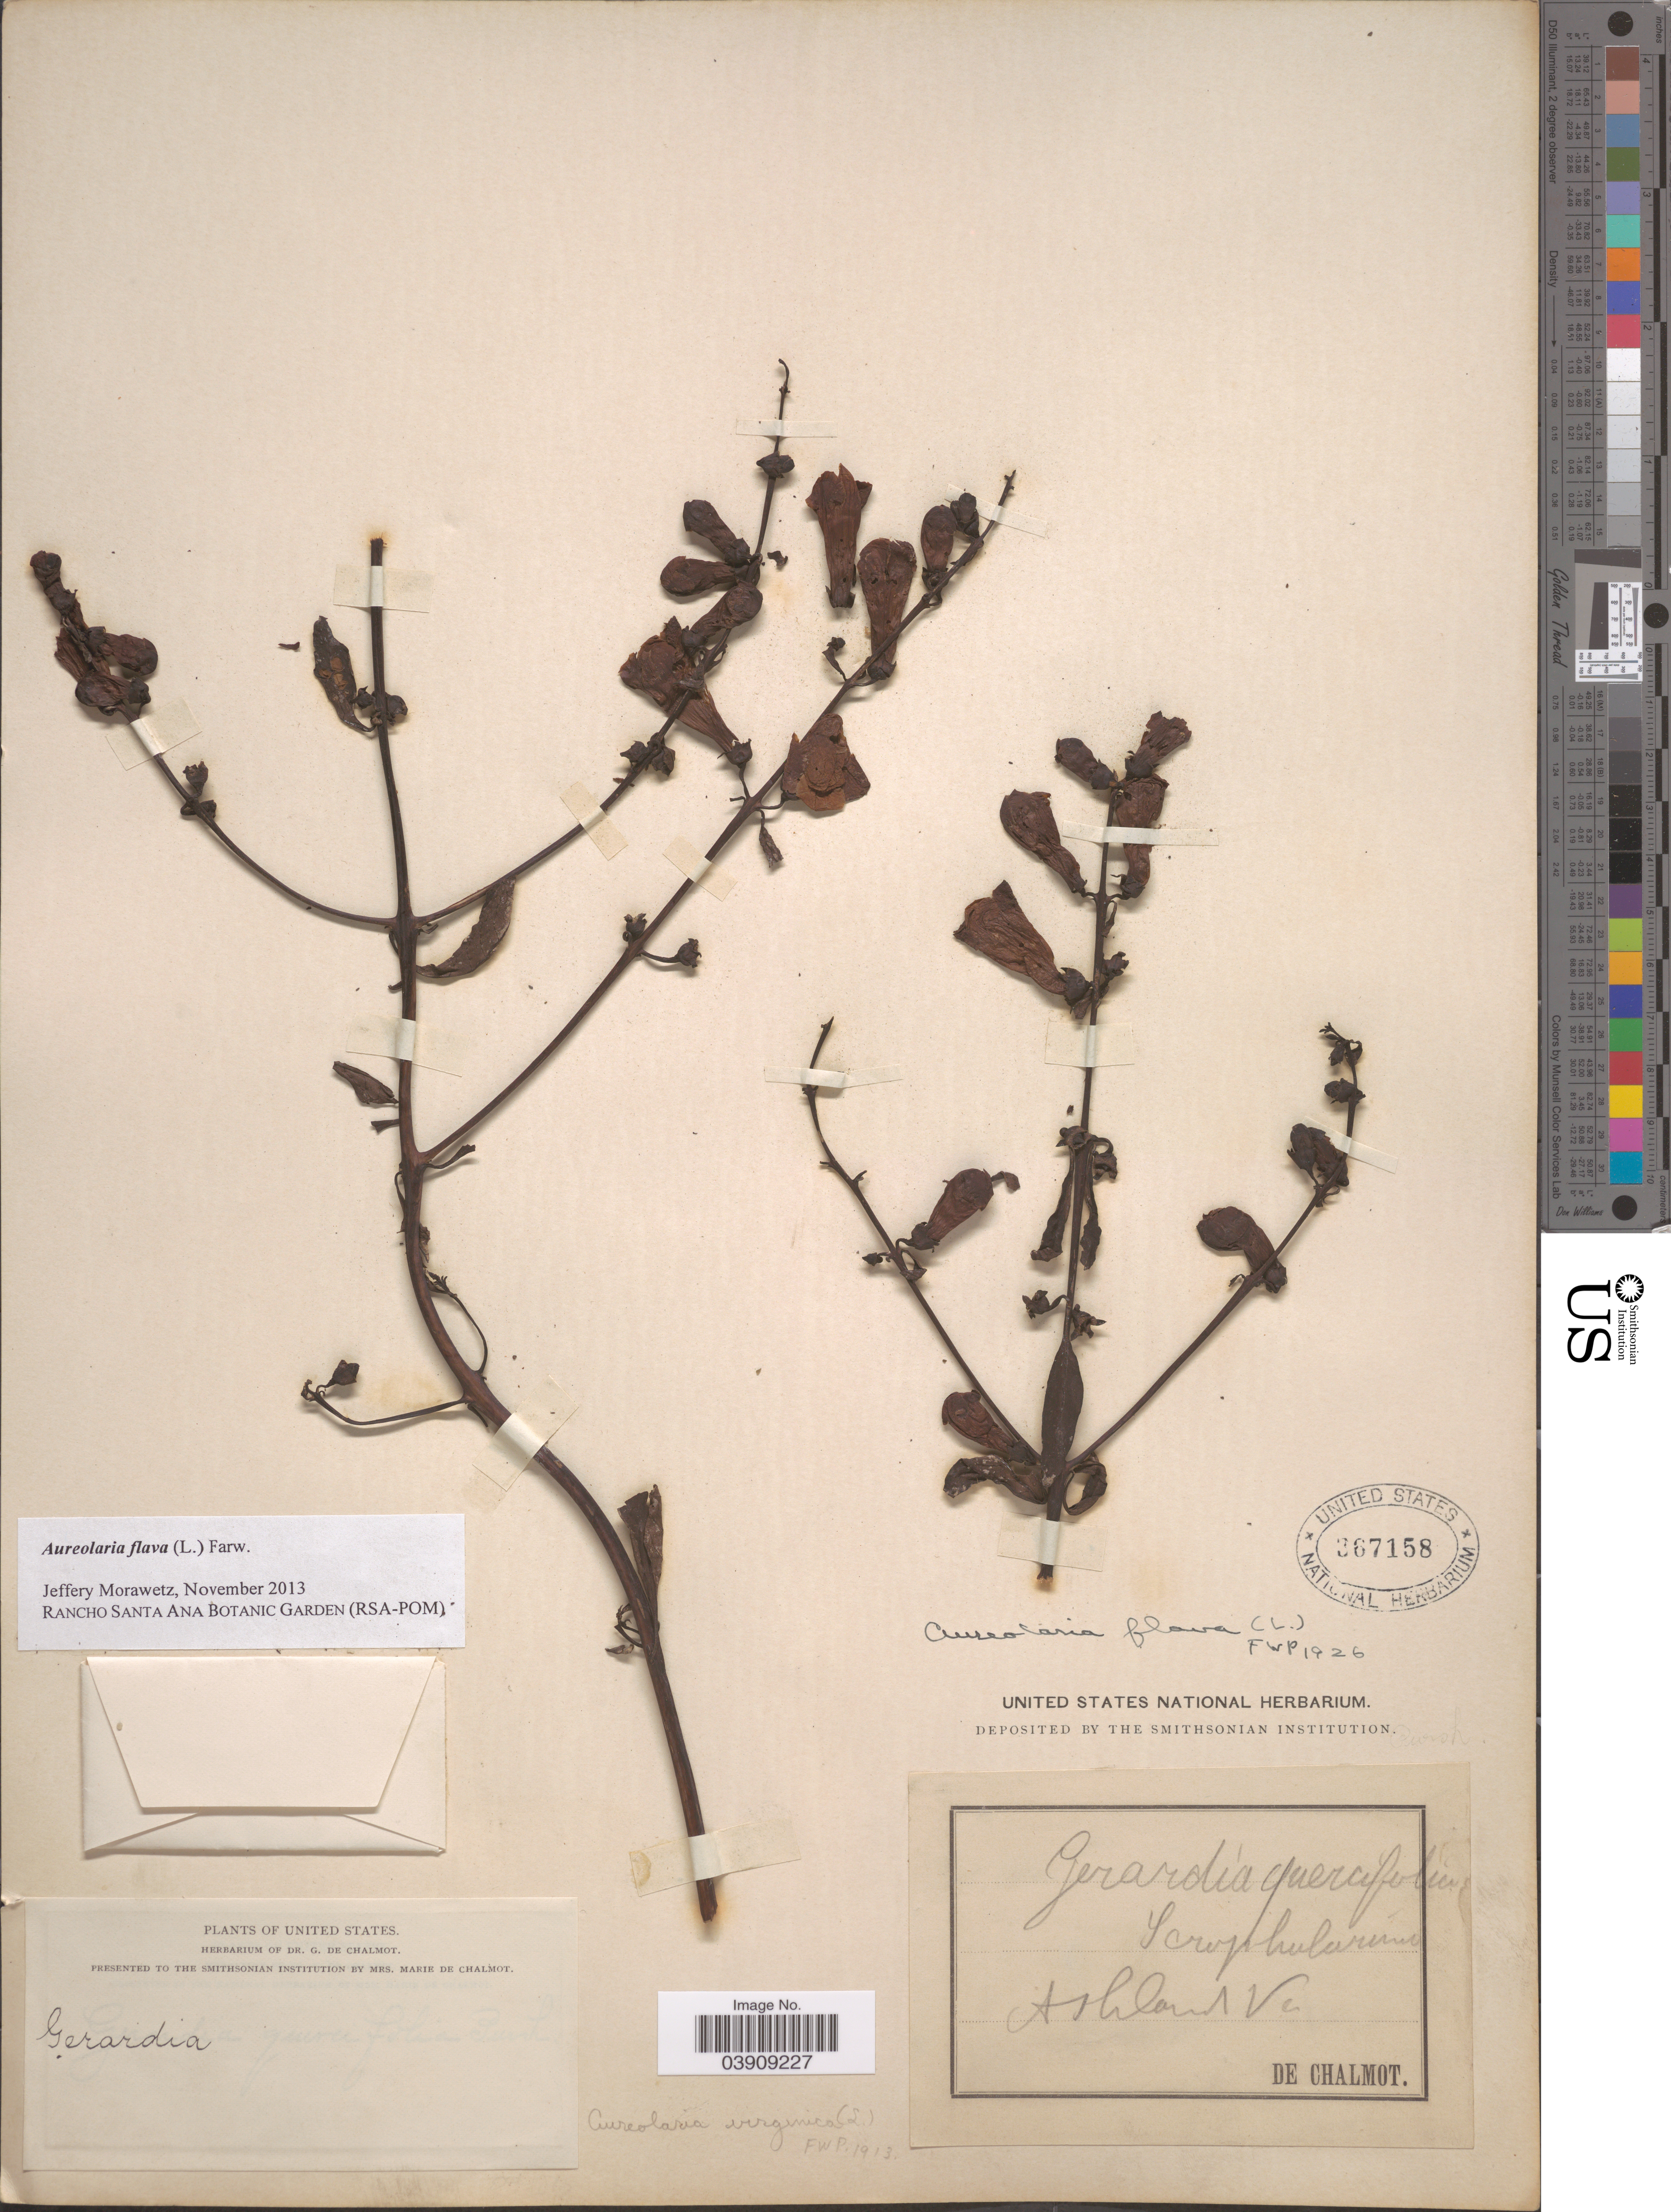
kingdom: Plantae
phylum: Tracheophyta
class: Magnoliopsida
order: Lamiales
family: Orobanchaceae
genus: Aureolaria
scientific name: Aureolaria flava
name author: (L.) Farw.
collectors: G. de Chalmot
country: United States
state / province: Virginia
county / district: Hanover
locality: Ashland.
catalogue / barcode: US 367158